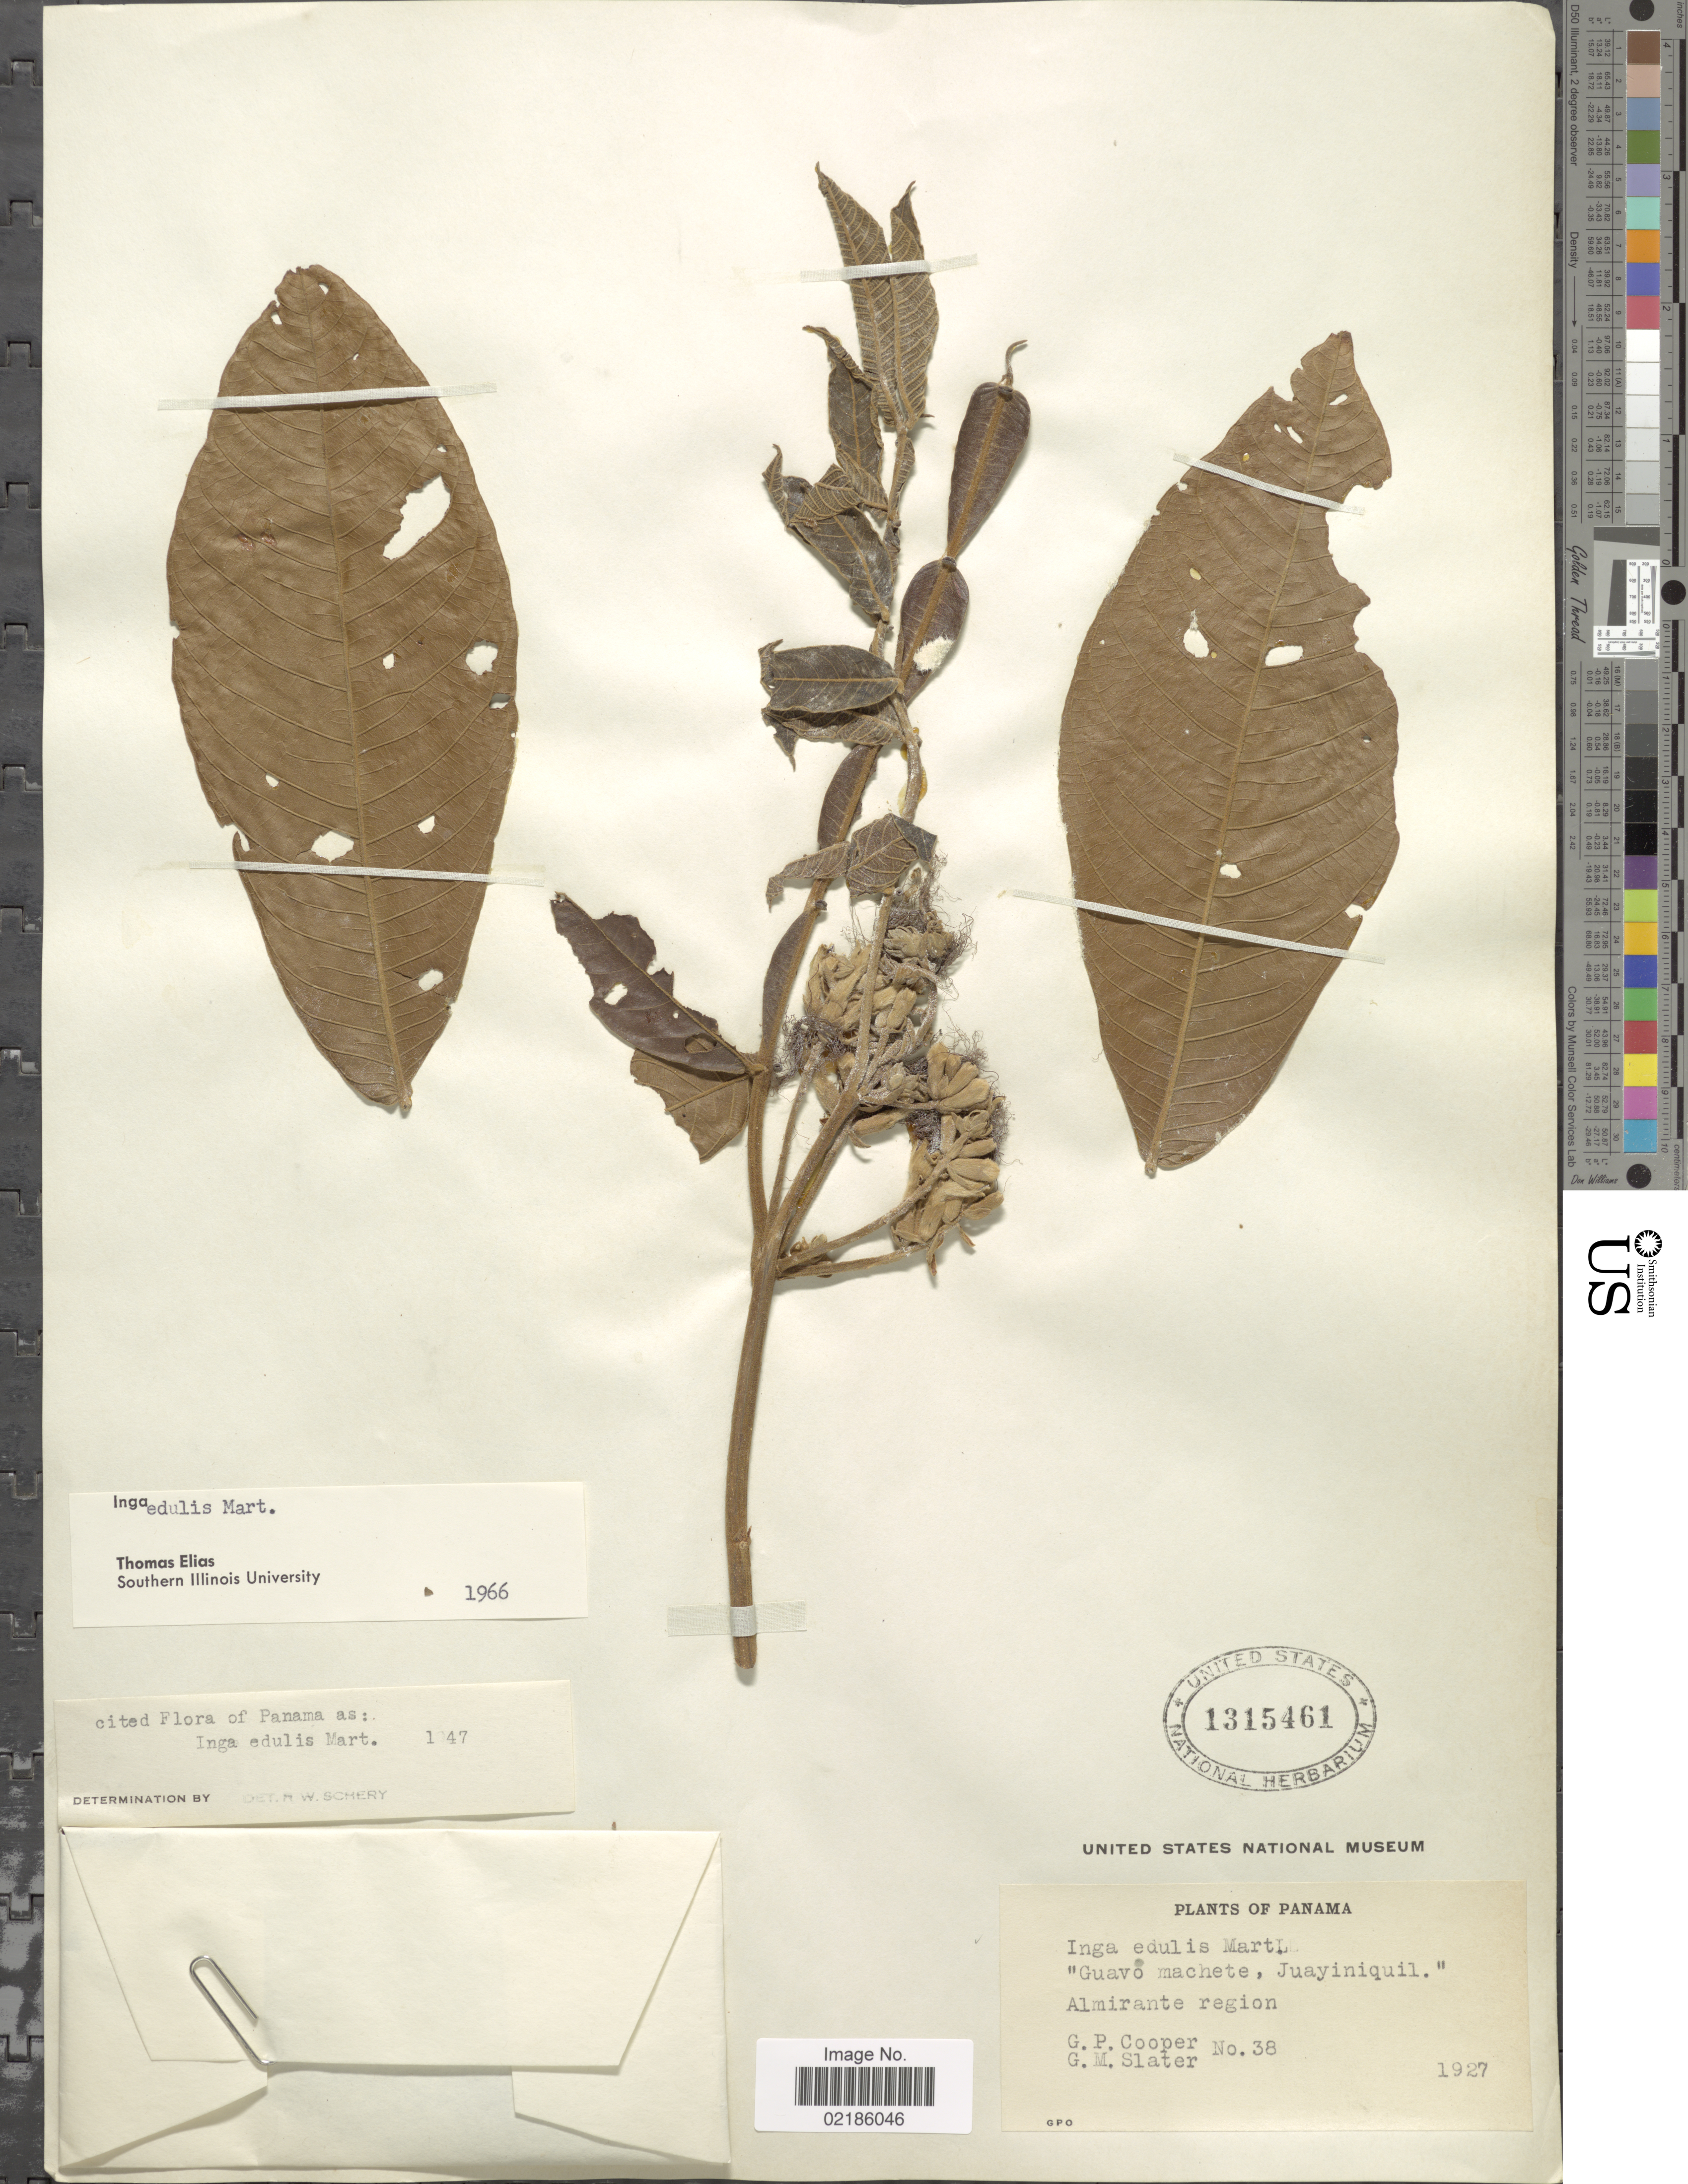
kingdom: Plantae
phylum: Tracheophyta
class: Magnoliopsida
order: Fabales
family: Fabaceae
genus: Inga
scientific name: Inga edulis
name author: Mart.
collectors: G. Cooper & G. Slater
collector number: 38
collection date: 1927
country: Panama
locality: Almirante region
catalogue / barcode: US 1315461